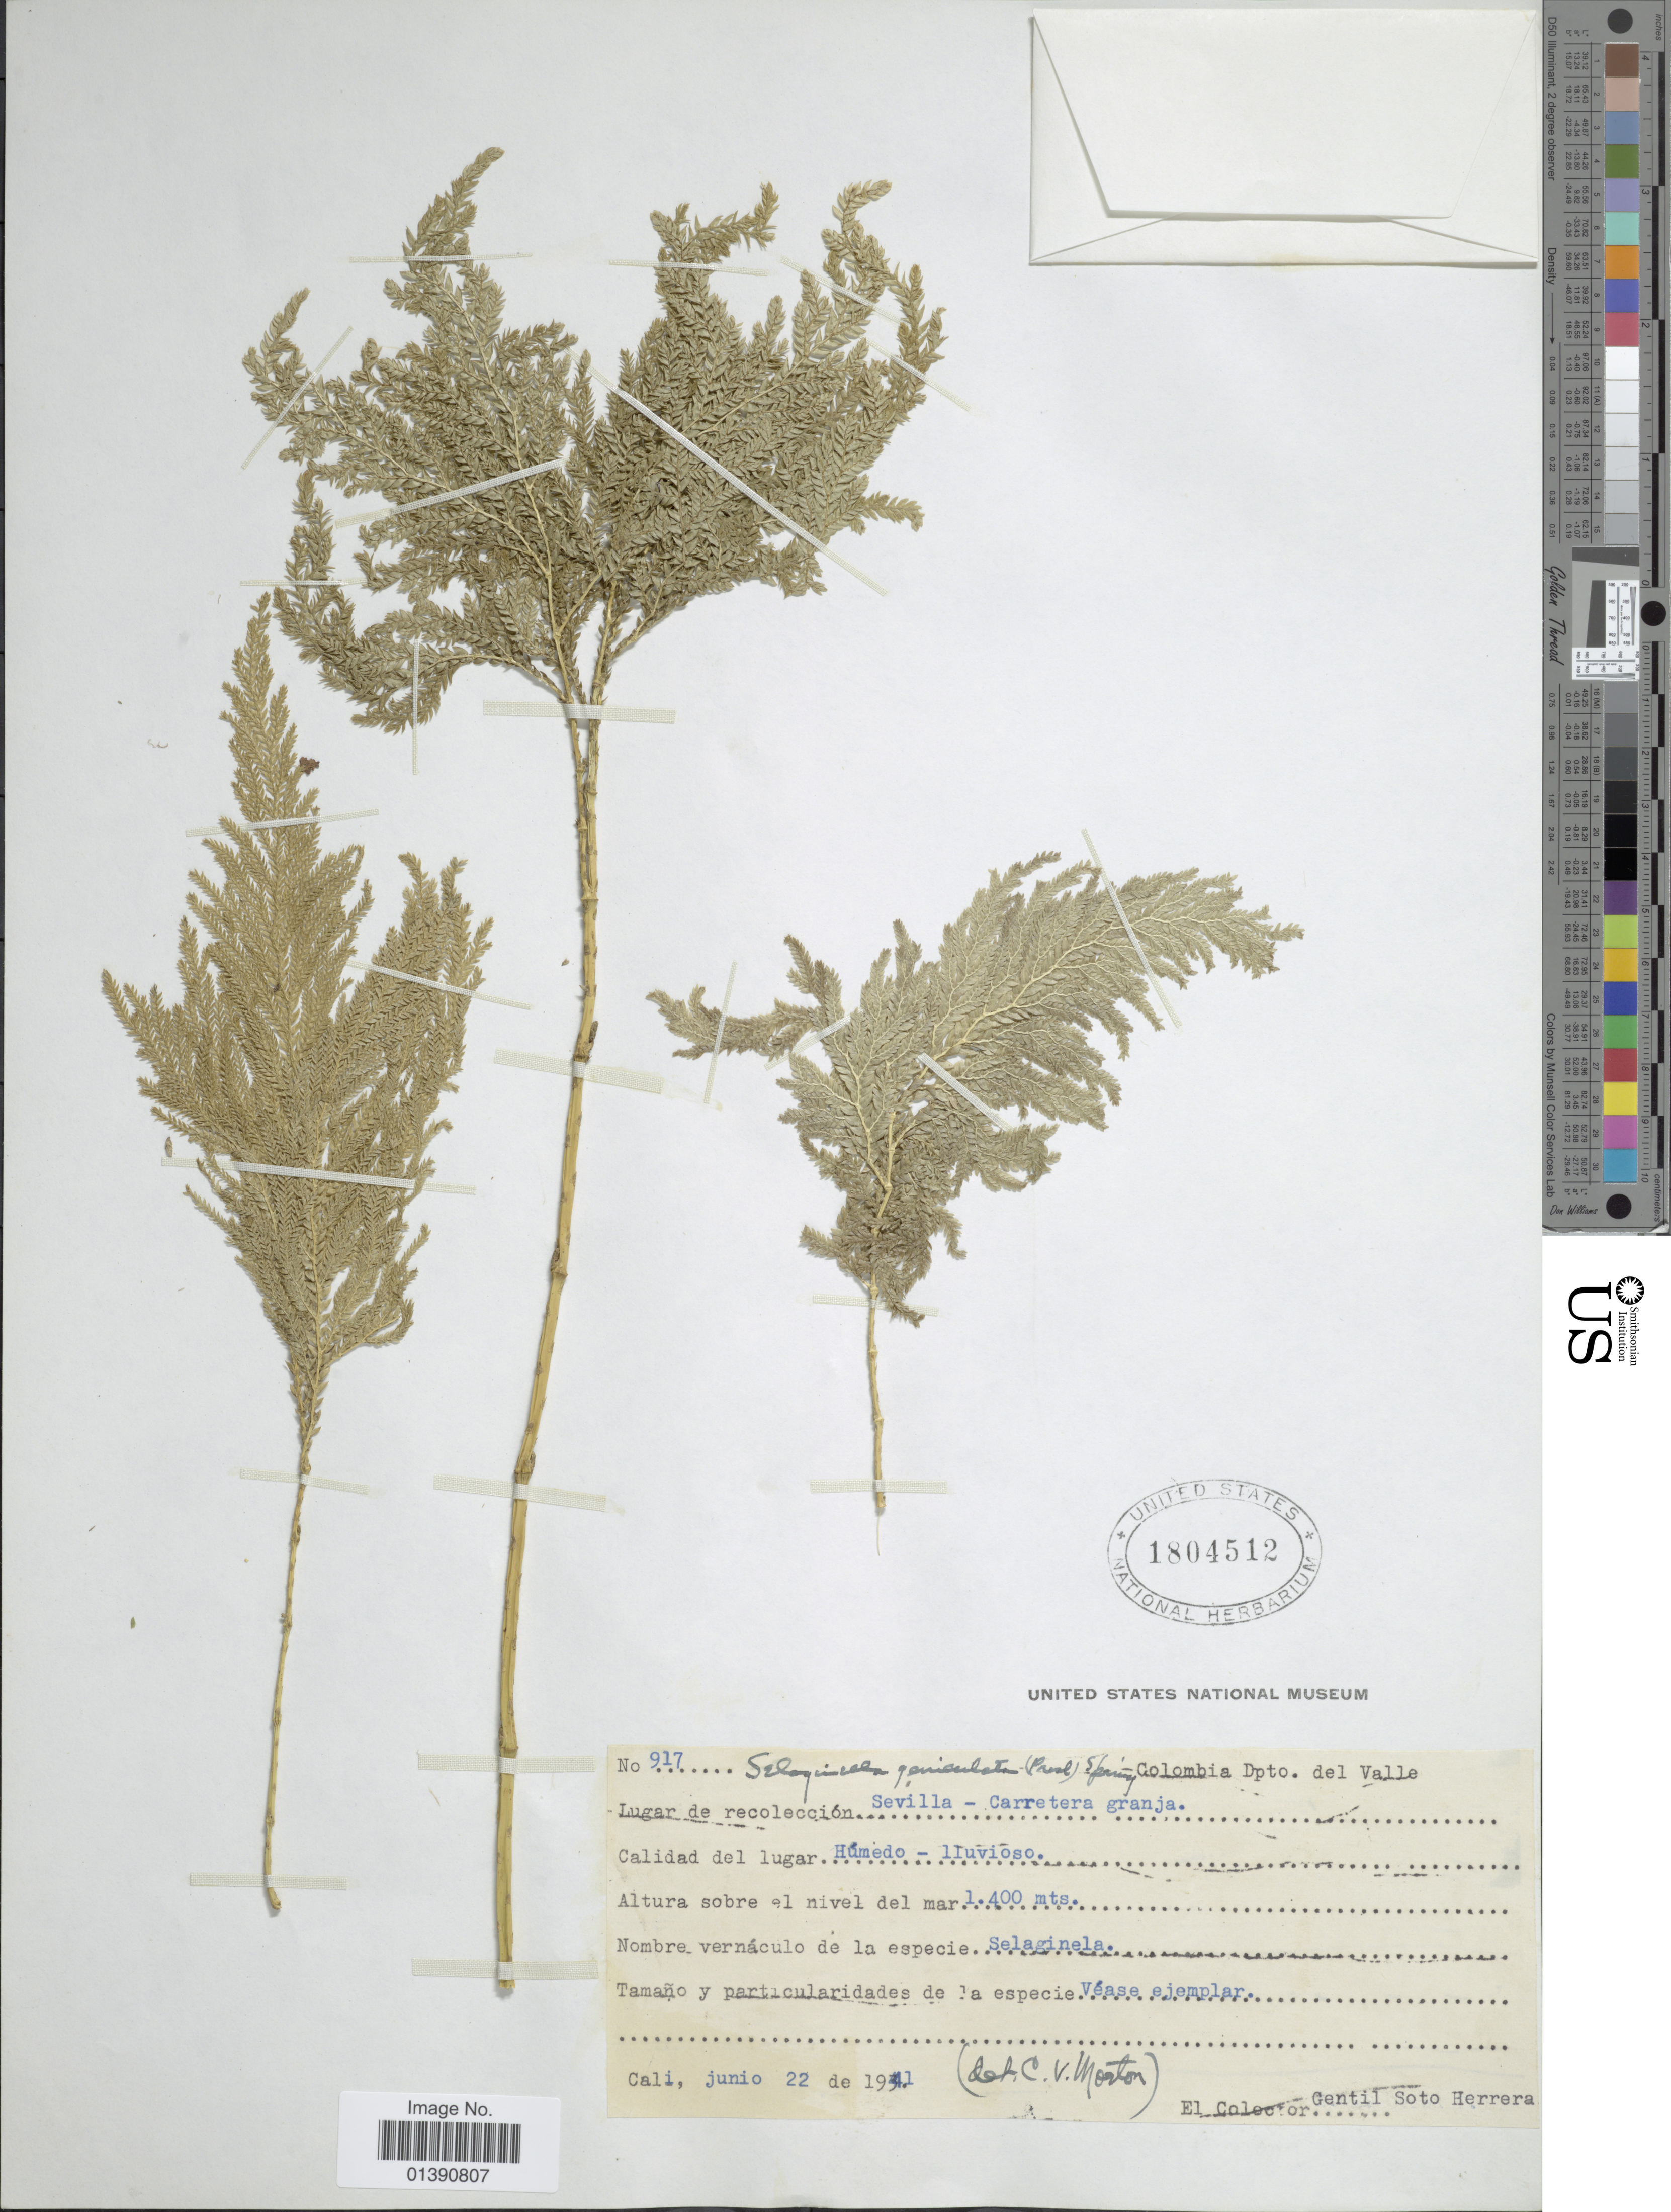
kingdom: Plantae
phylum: Tracheophyta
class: Lycopodiopsida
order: Selaginellales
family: Selaginellaceae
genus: Selaginella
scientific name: Selaginella geniculata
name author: (C. Presl) Spring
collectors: G. Soto Herrera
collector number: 917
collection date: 1941-06-22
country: Colombia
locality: Dpto del Valle, Sevilla - Carretera granja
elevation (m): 1400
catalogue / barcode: US 1804512